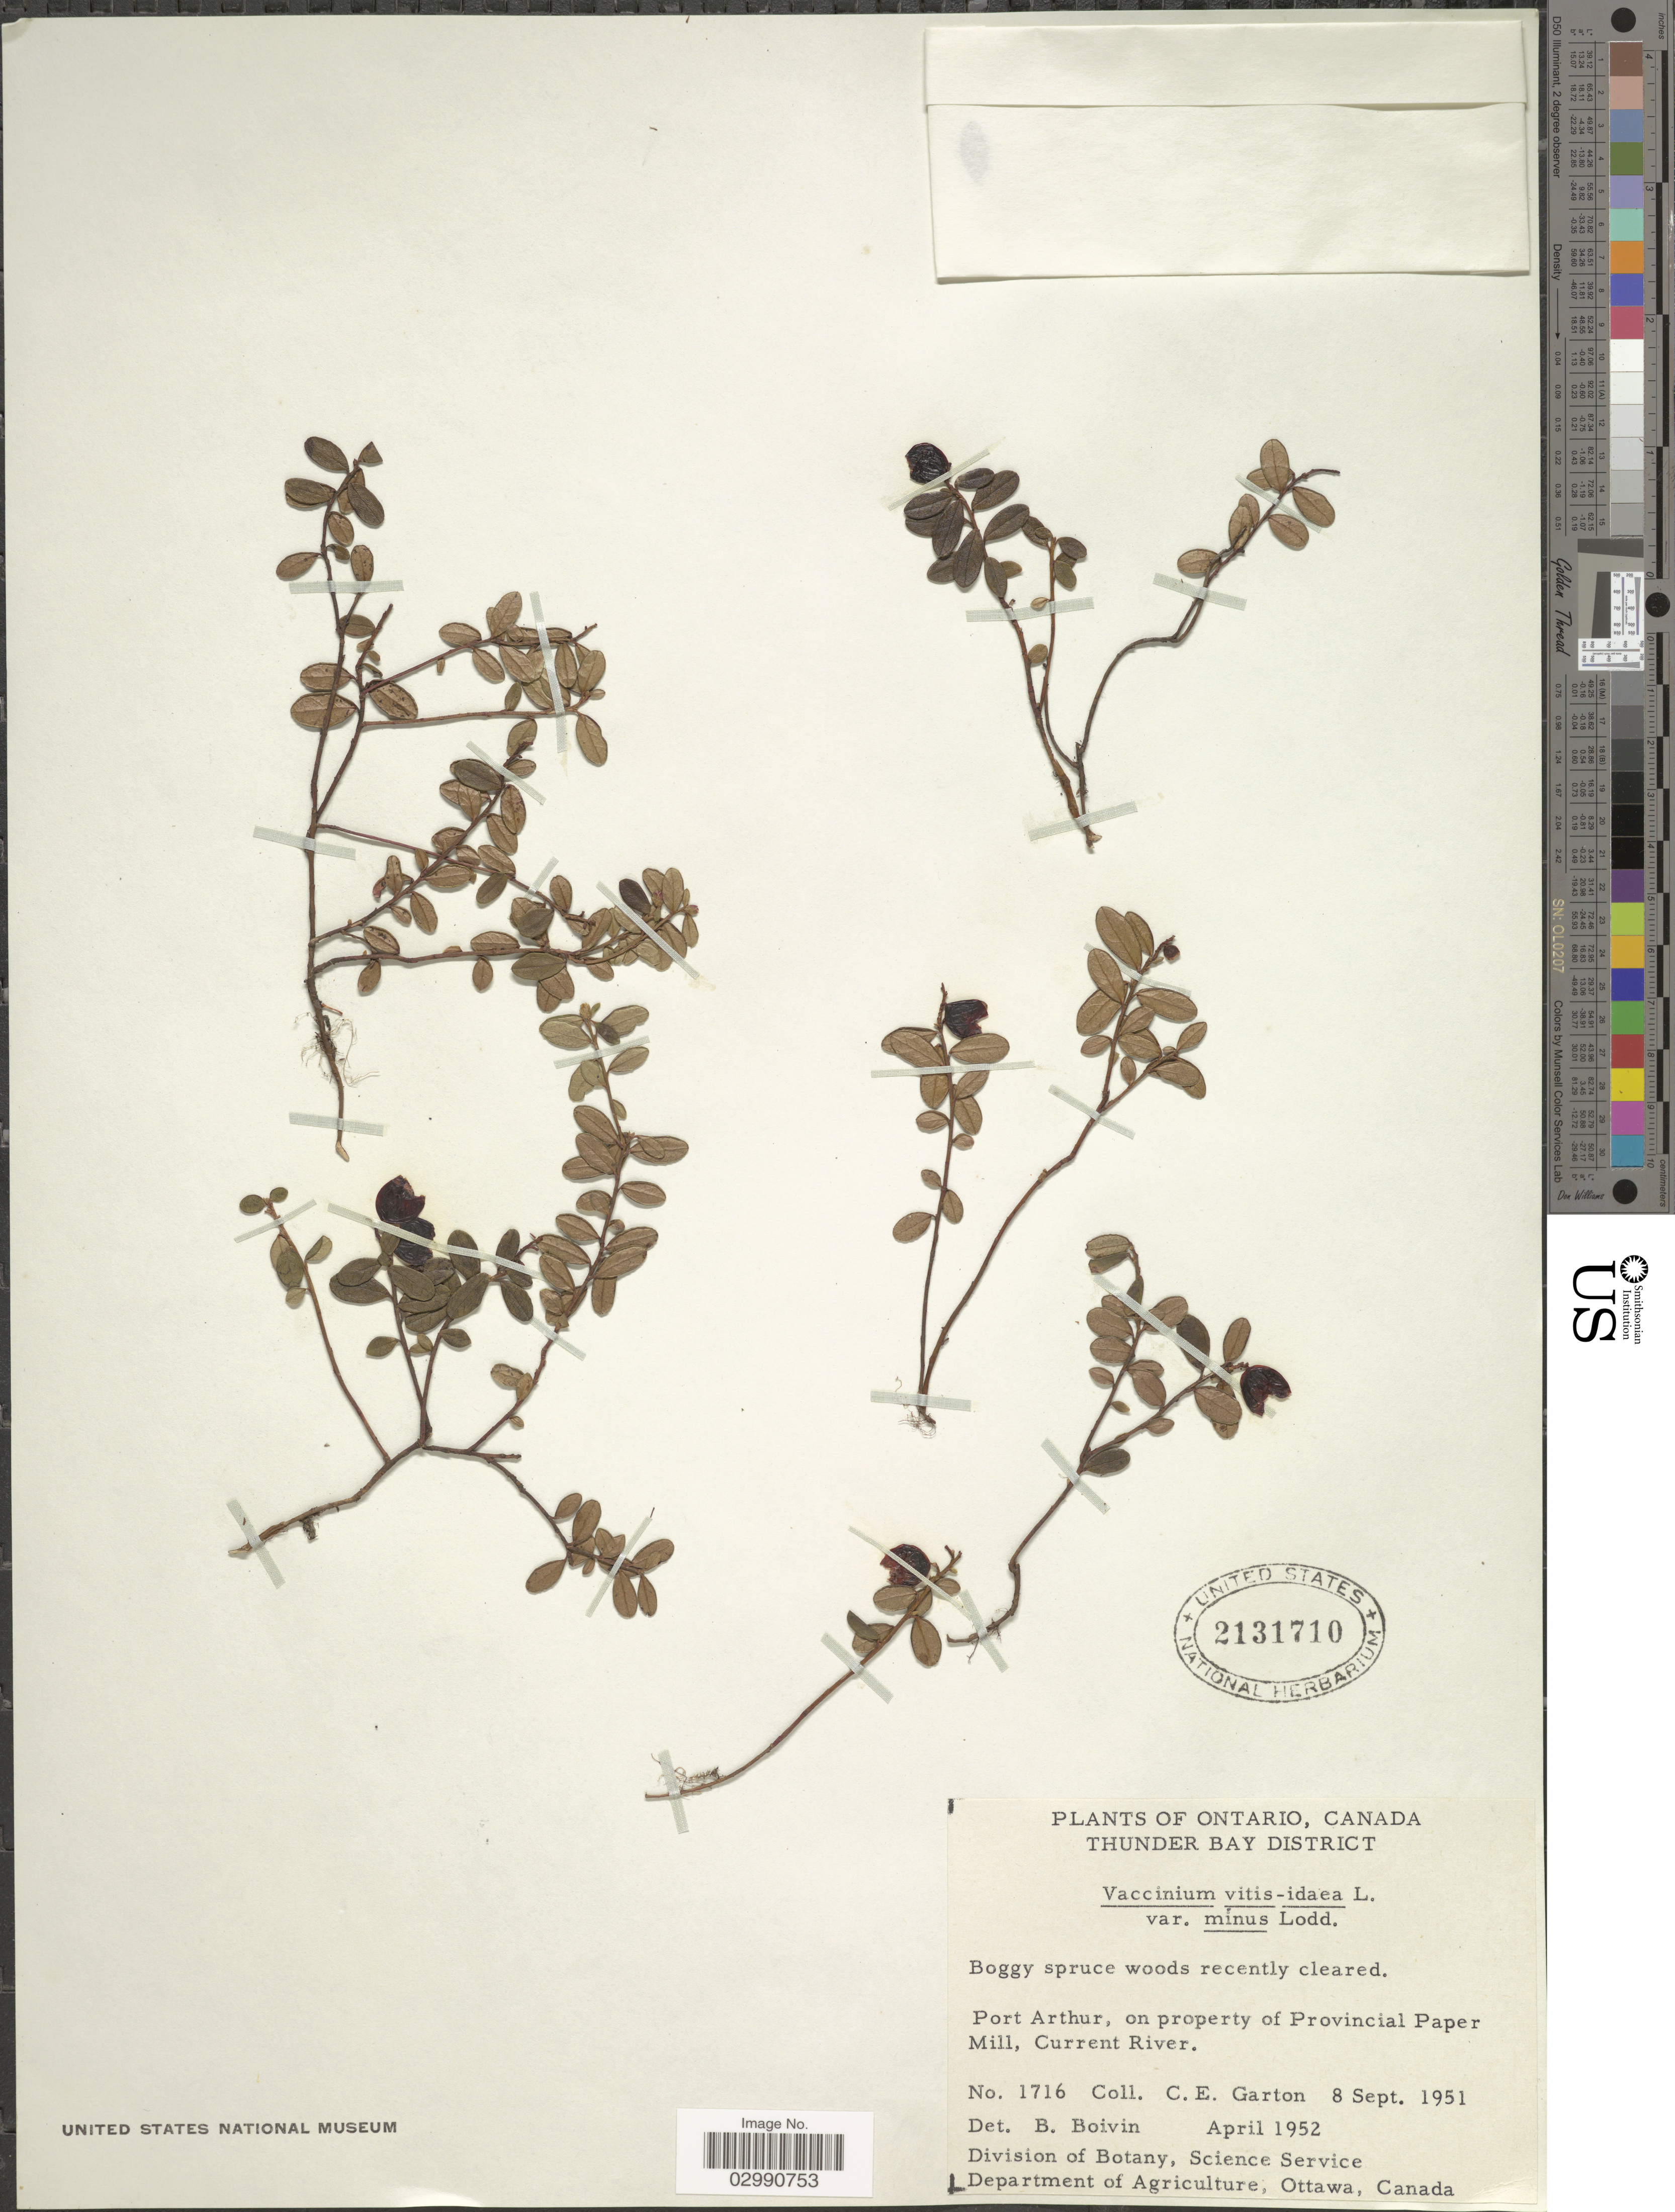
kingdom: Plantae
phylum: Tracheophyta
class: Magnoliopsida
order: Ericales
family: Ericaceae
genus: Vaccinium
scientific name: Vaccinium vitis-idaea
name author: L.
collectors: C. E. Garton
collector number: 1716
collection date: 1951-09-08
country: Canada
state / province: Ontario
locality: Thunder Bay District, Port Arthur, on property of Provincial Paper Mill, Current River.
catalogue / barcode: US 2131710